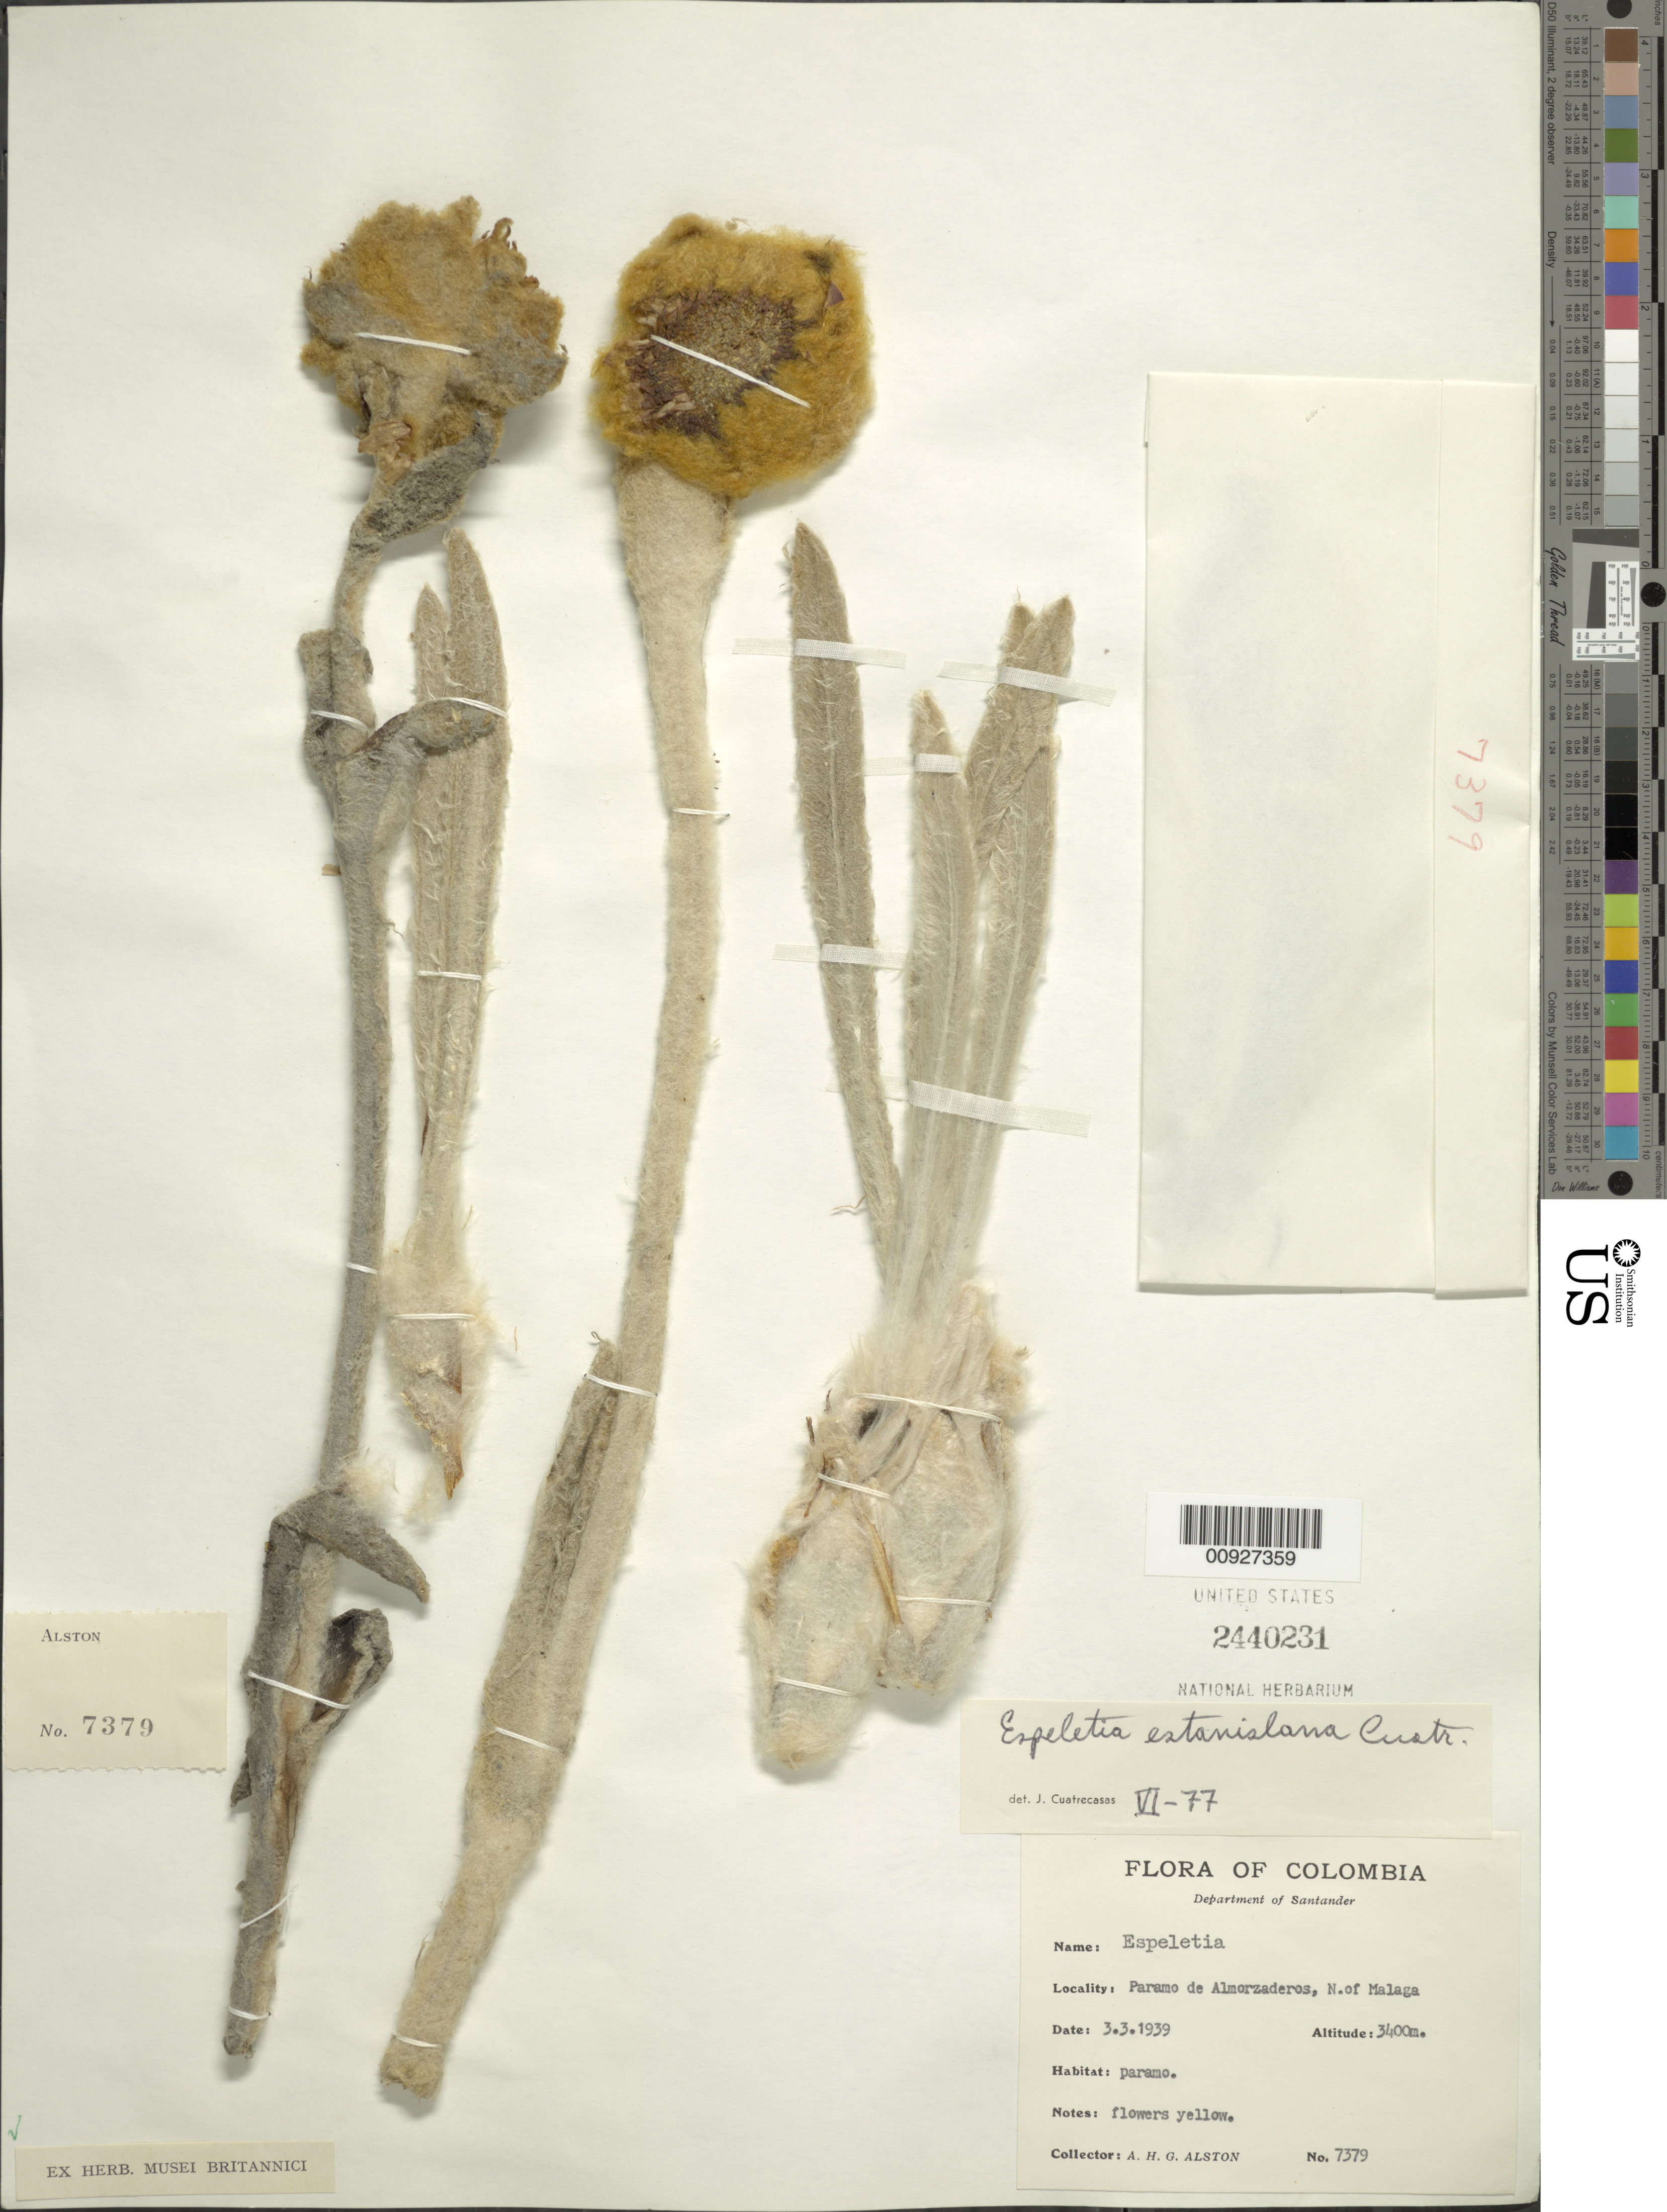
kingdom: Plantae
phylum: Tracheophyta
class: Magnoliopsida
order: Asterales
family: Asteraceae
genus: Espeletia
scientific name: Espeletia estanislana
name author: Cuatrec.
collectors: A. H. Alston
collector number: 7379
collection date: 1939-03-03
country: Colombia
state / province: Santander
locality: P. del Almorzadero. P. del Almorzadero, N. of Malaga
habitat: Páramo.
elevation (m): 3400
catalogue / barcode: US 2440231